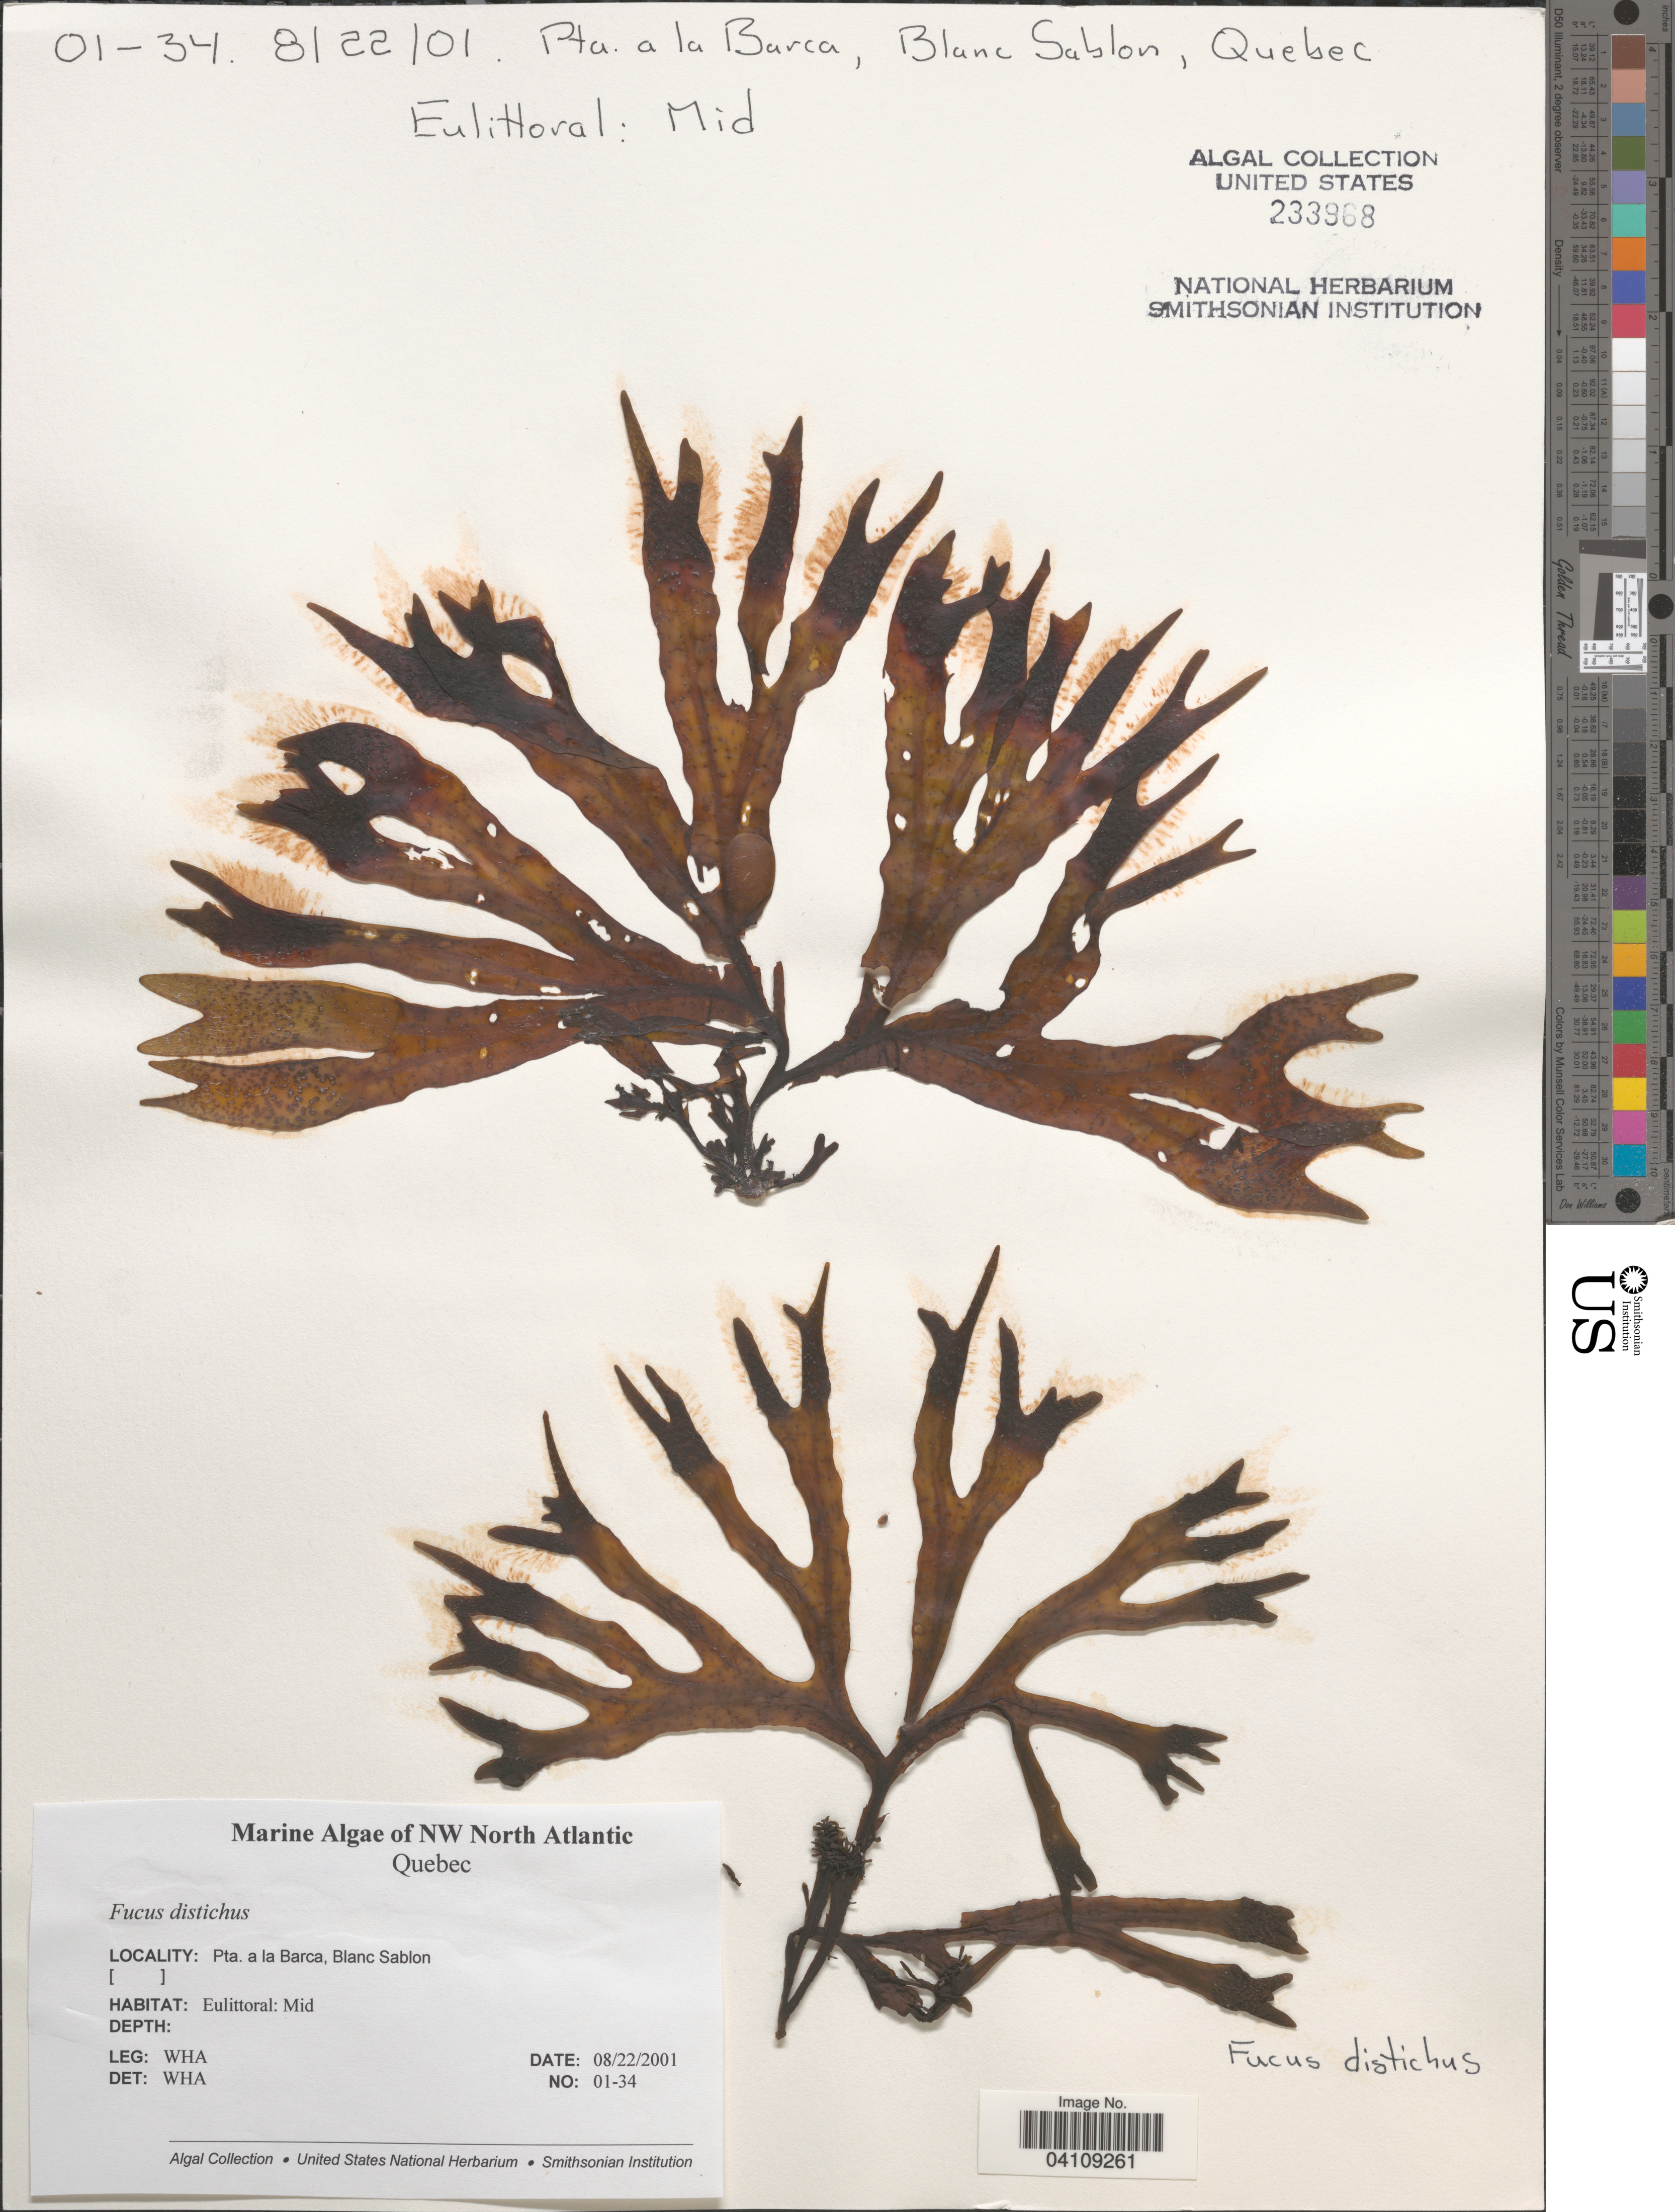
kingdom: Chromista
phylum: Ochrophyta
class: Phaeophyceae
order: Fucales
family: Fucaceae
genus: Fucus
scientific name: Fucus distichus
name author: L.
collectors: W. H. Adey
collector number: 01-34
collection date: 2001-08-22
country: Canada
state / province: Quebec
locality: NW North Atlantic. Pta. a la Barca, Blanc Sablon.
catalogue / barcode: US 233968